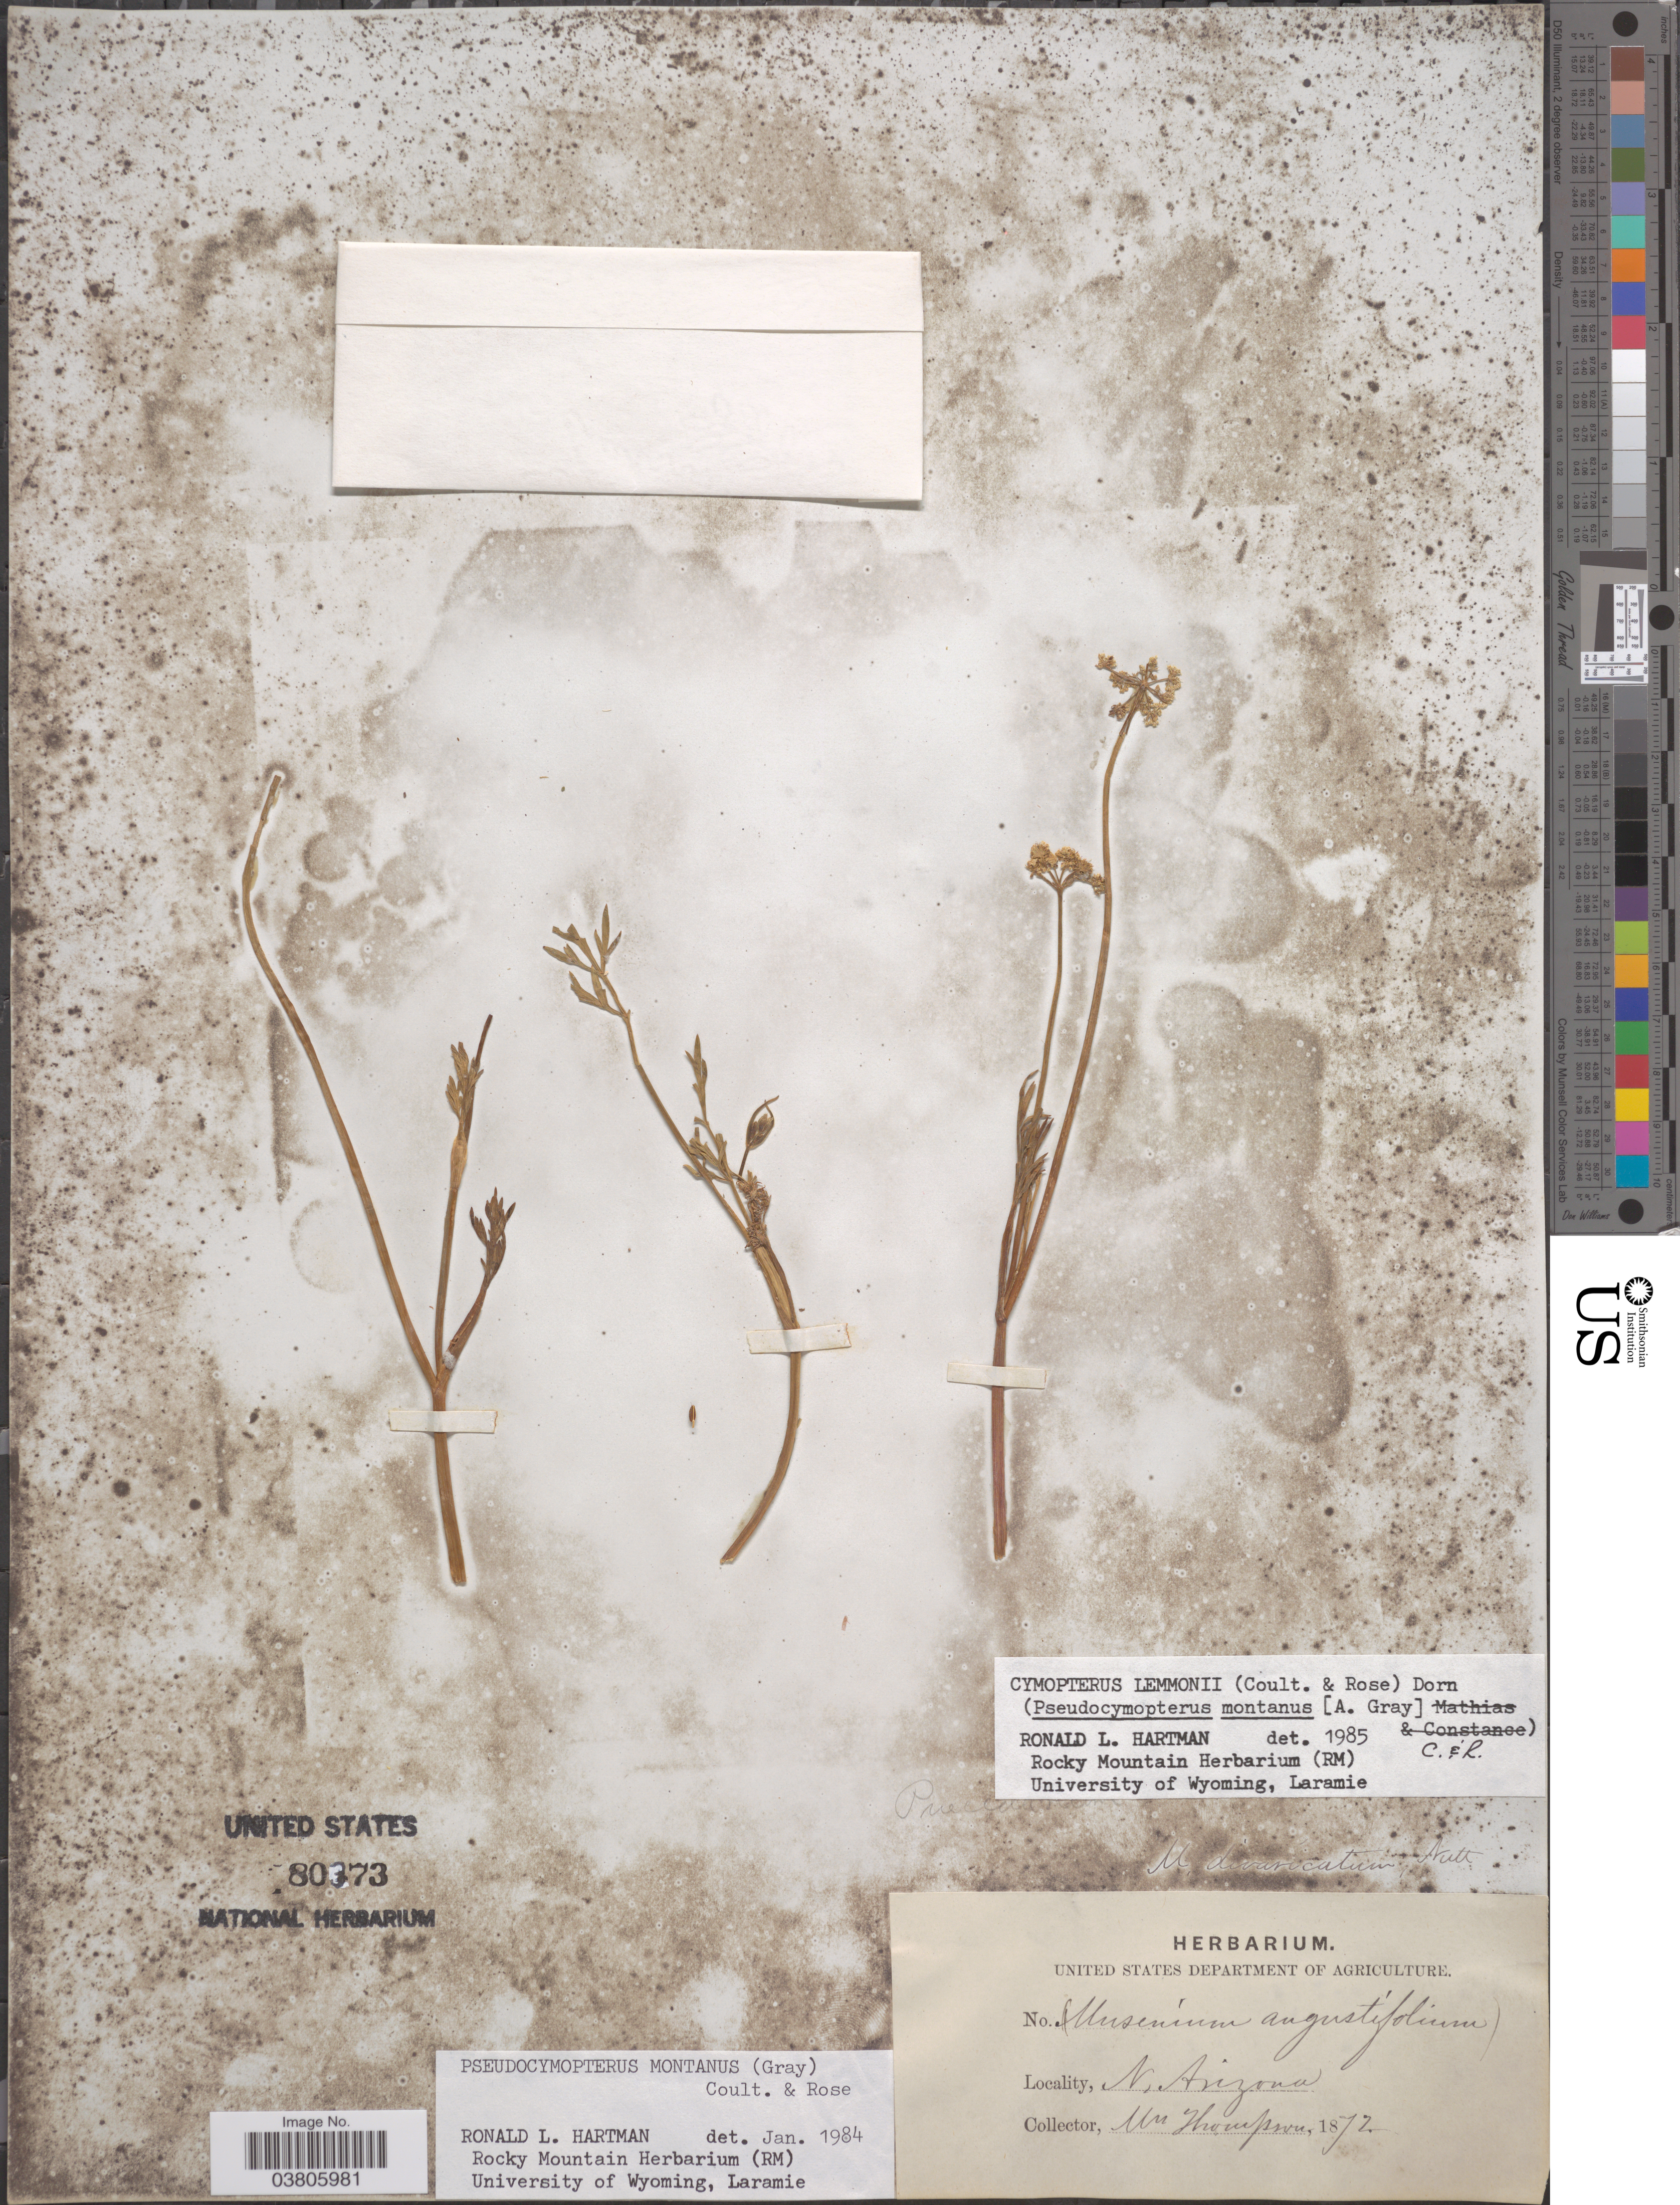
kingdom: Plantae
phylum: Tracheophyta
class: Magnoliopsida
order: Apiales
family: Apiaceae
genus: Cymopterus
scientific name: Cymopterus lemmonii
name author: (J.M. Coult. & Rose) Dorn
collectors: W. Thompson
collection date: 1872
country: United States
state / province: Arizona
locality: N. Arizona.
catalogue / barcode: US 80373